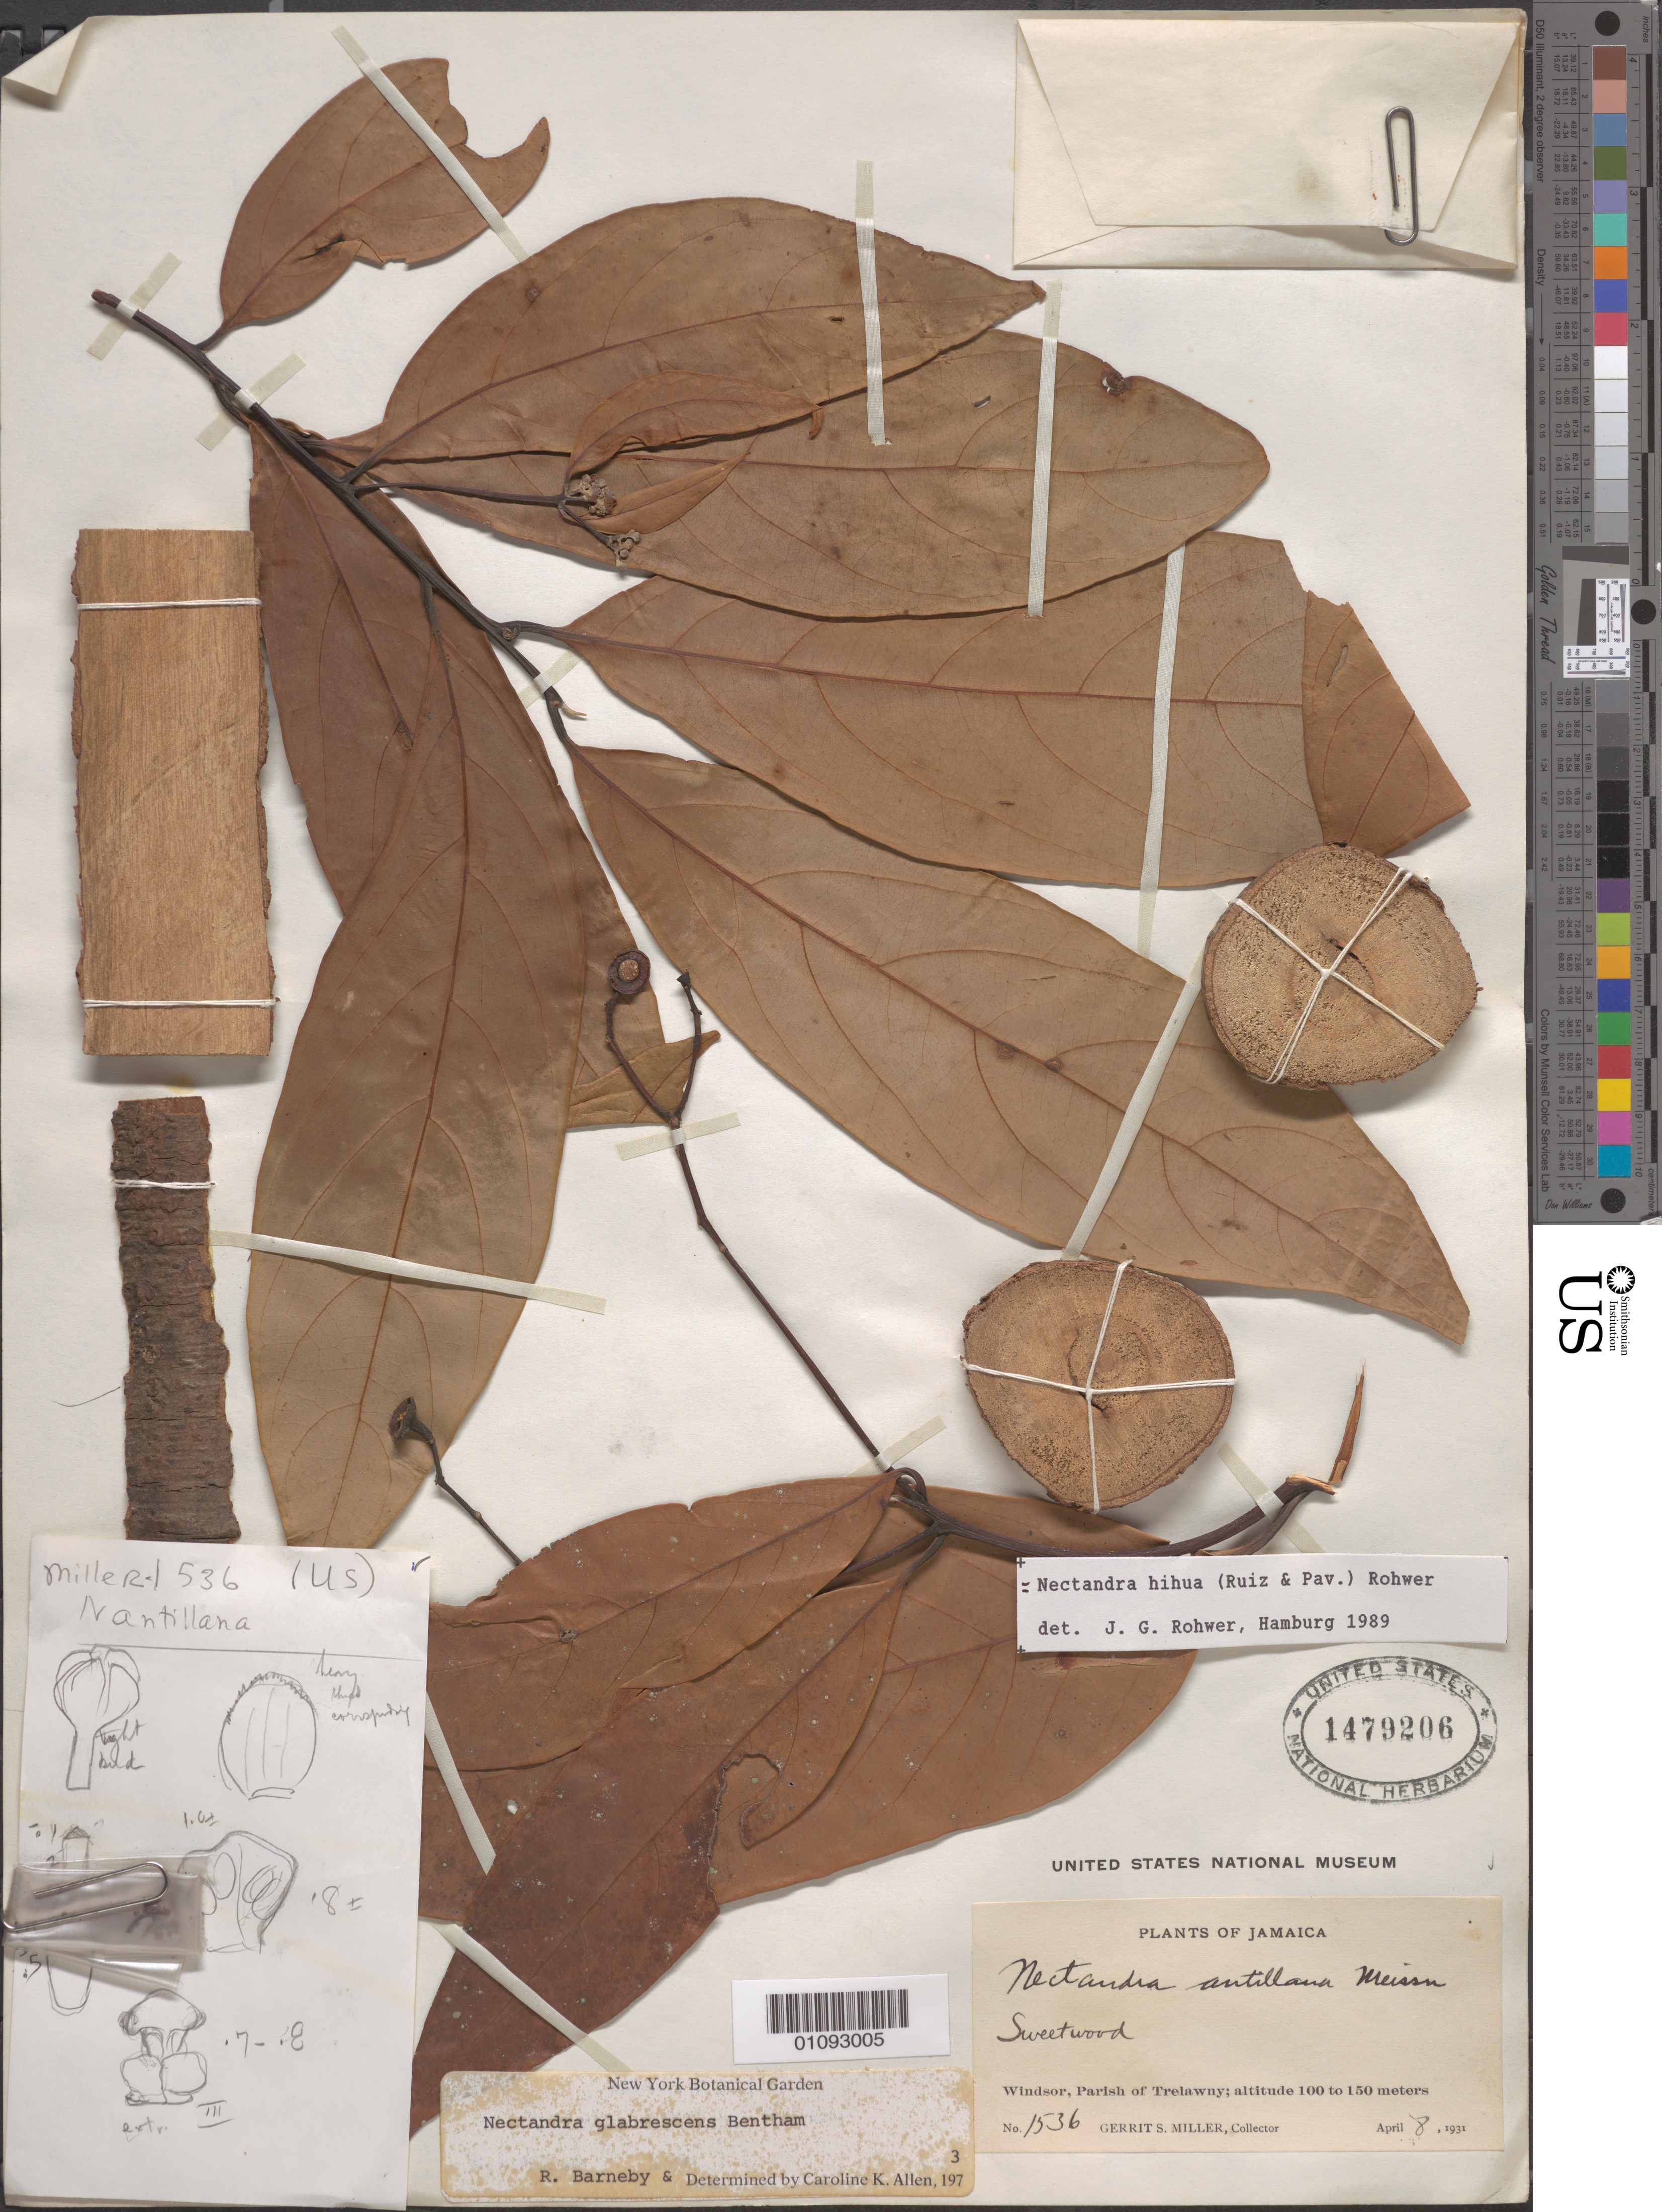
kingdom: Plantae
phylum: Tracheophyta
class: Magnoliopsida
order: Laurales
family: Lauraceae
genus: Nectandra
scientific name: Nectandra hihua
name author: (Ruiz & Pav.) Rohwer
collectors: G. S. Miller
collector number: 1536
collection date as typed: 08 Apr 1931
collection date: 1931-04-08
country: Jamaica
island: Jamaica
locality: windsor, Parish of Trelawny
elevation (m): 100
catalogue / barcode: US 1479206